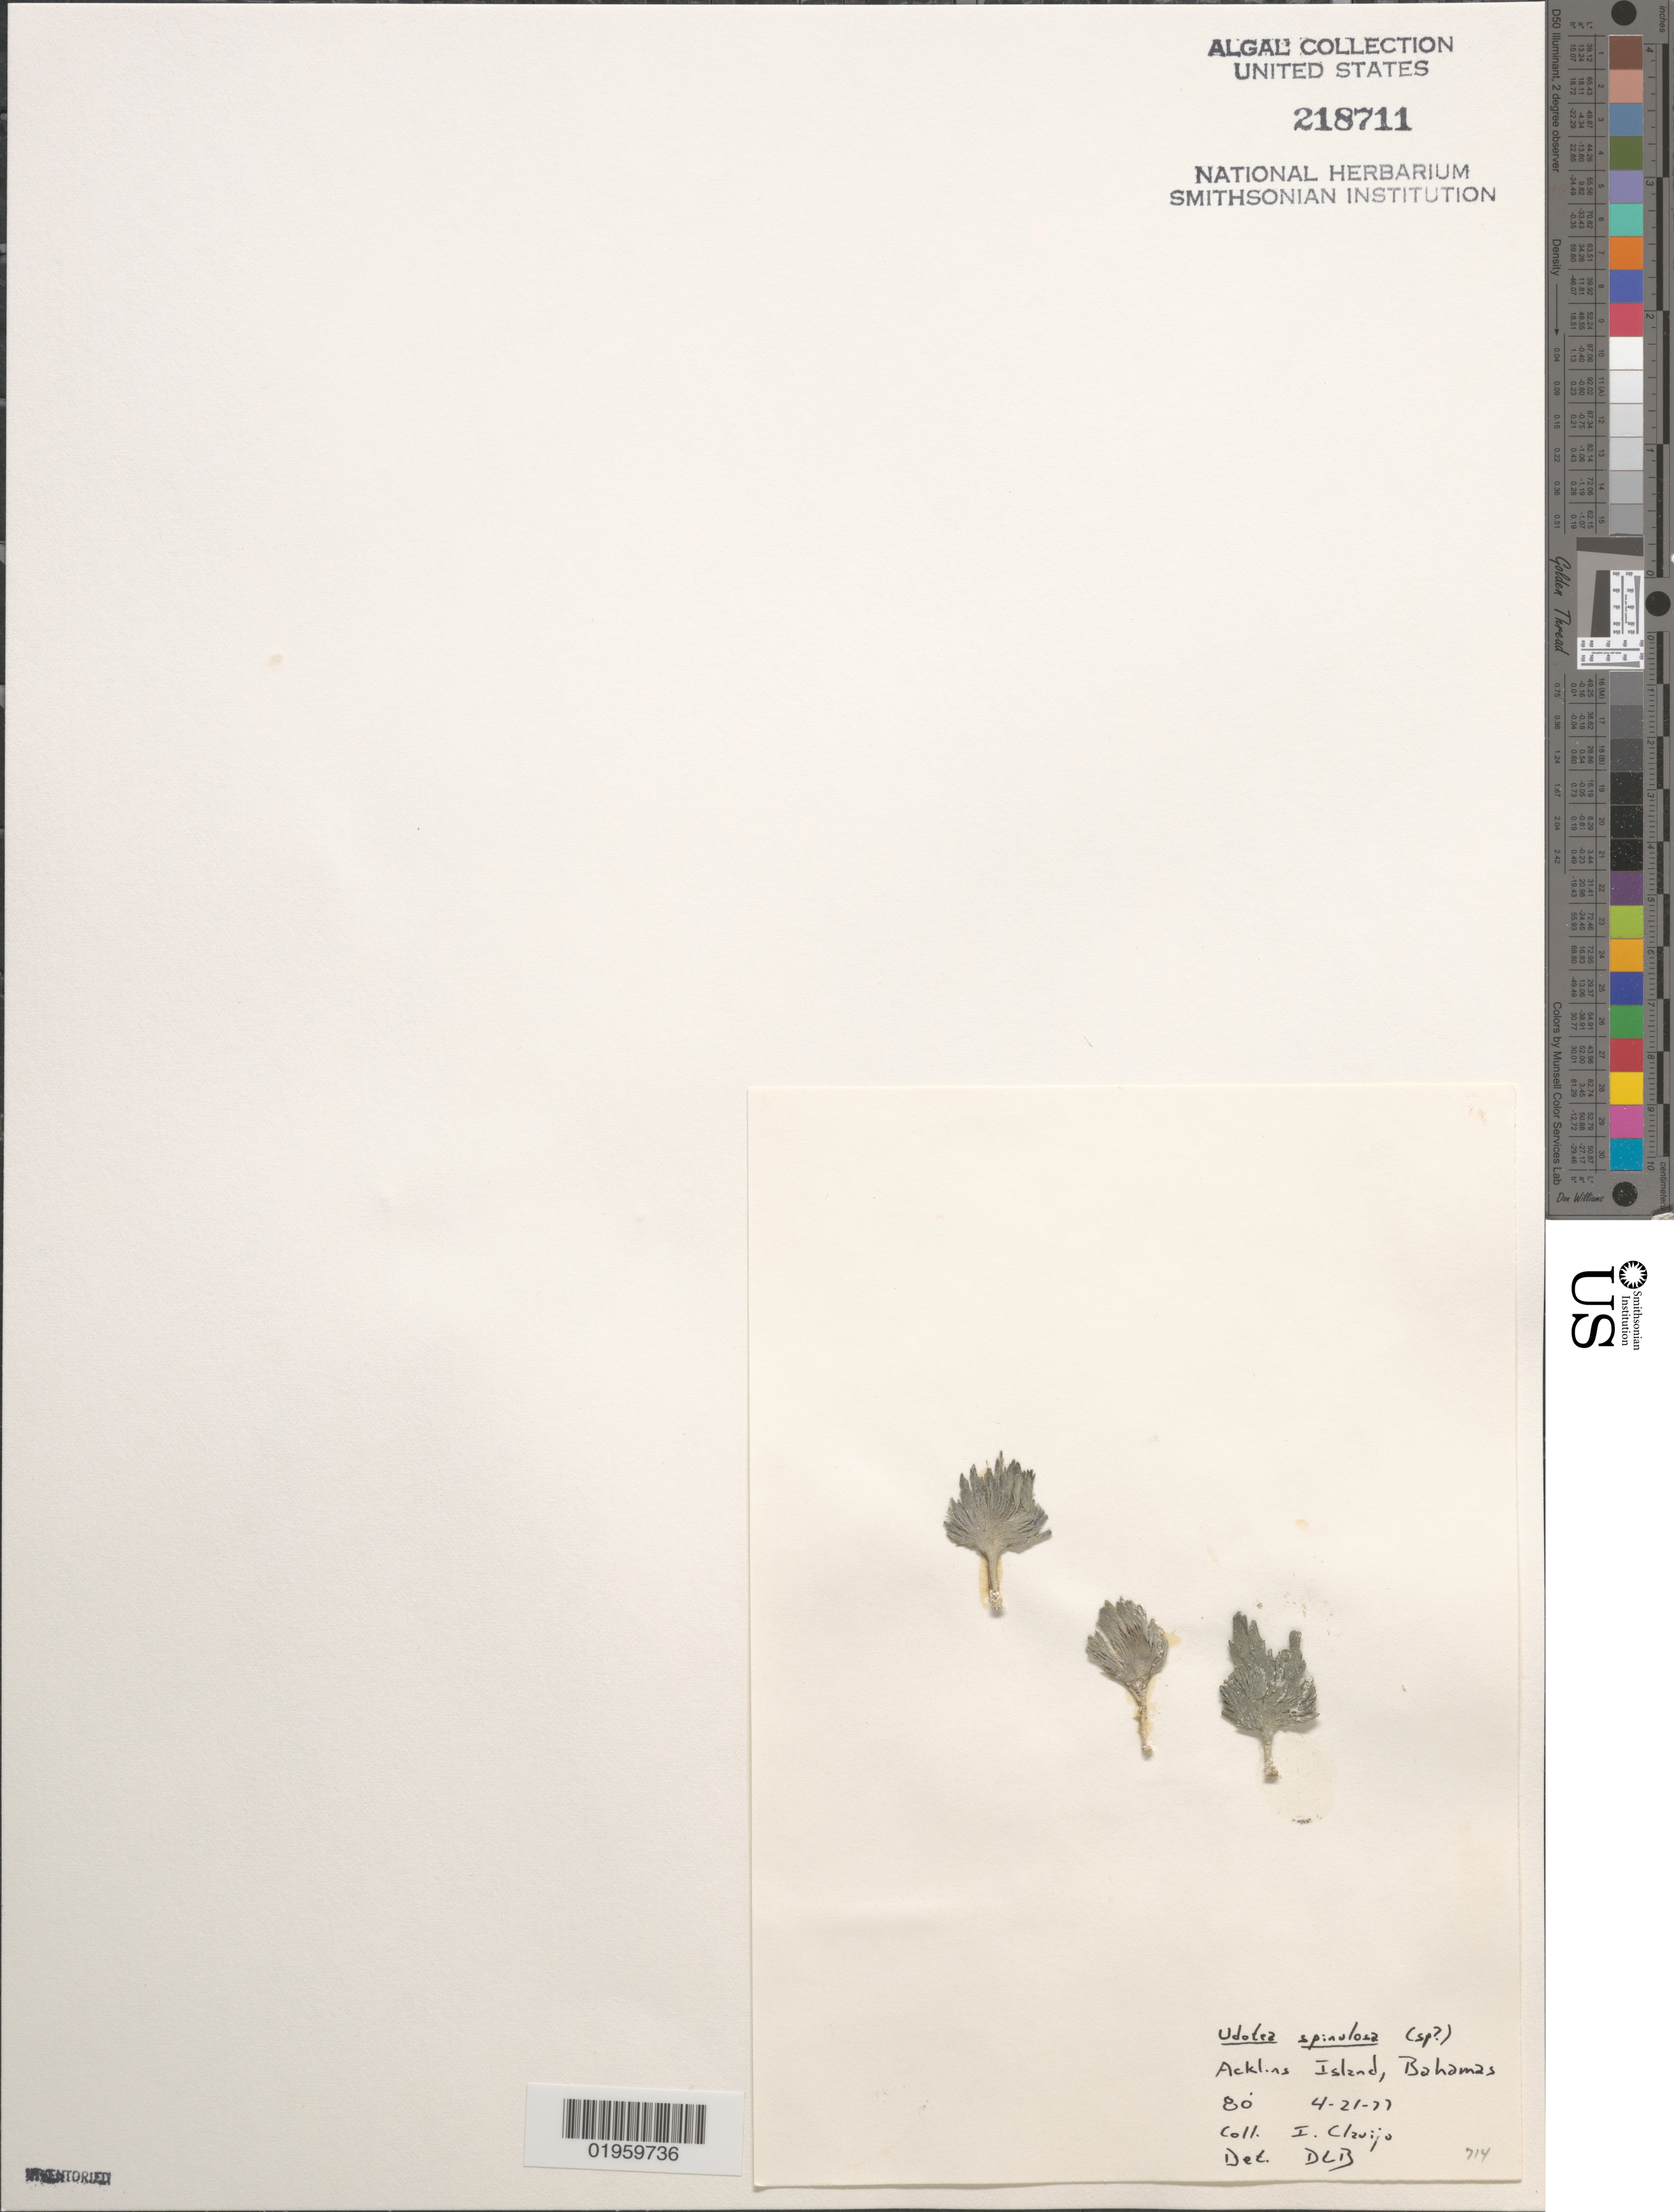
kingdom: Plantae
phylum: Chlorophyta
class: Ulvophyceae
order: Bryopsidales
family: Udoteaceae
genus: Udotea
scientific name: Udotea spinulosa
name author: M. Howe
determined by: Ballantine, D. L.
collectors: D.L. Ballantine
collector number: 714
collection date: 1977-04-21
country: Bahamas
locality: Acklina Island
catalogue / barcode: US 218711